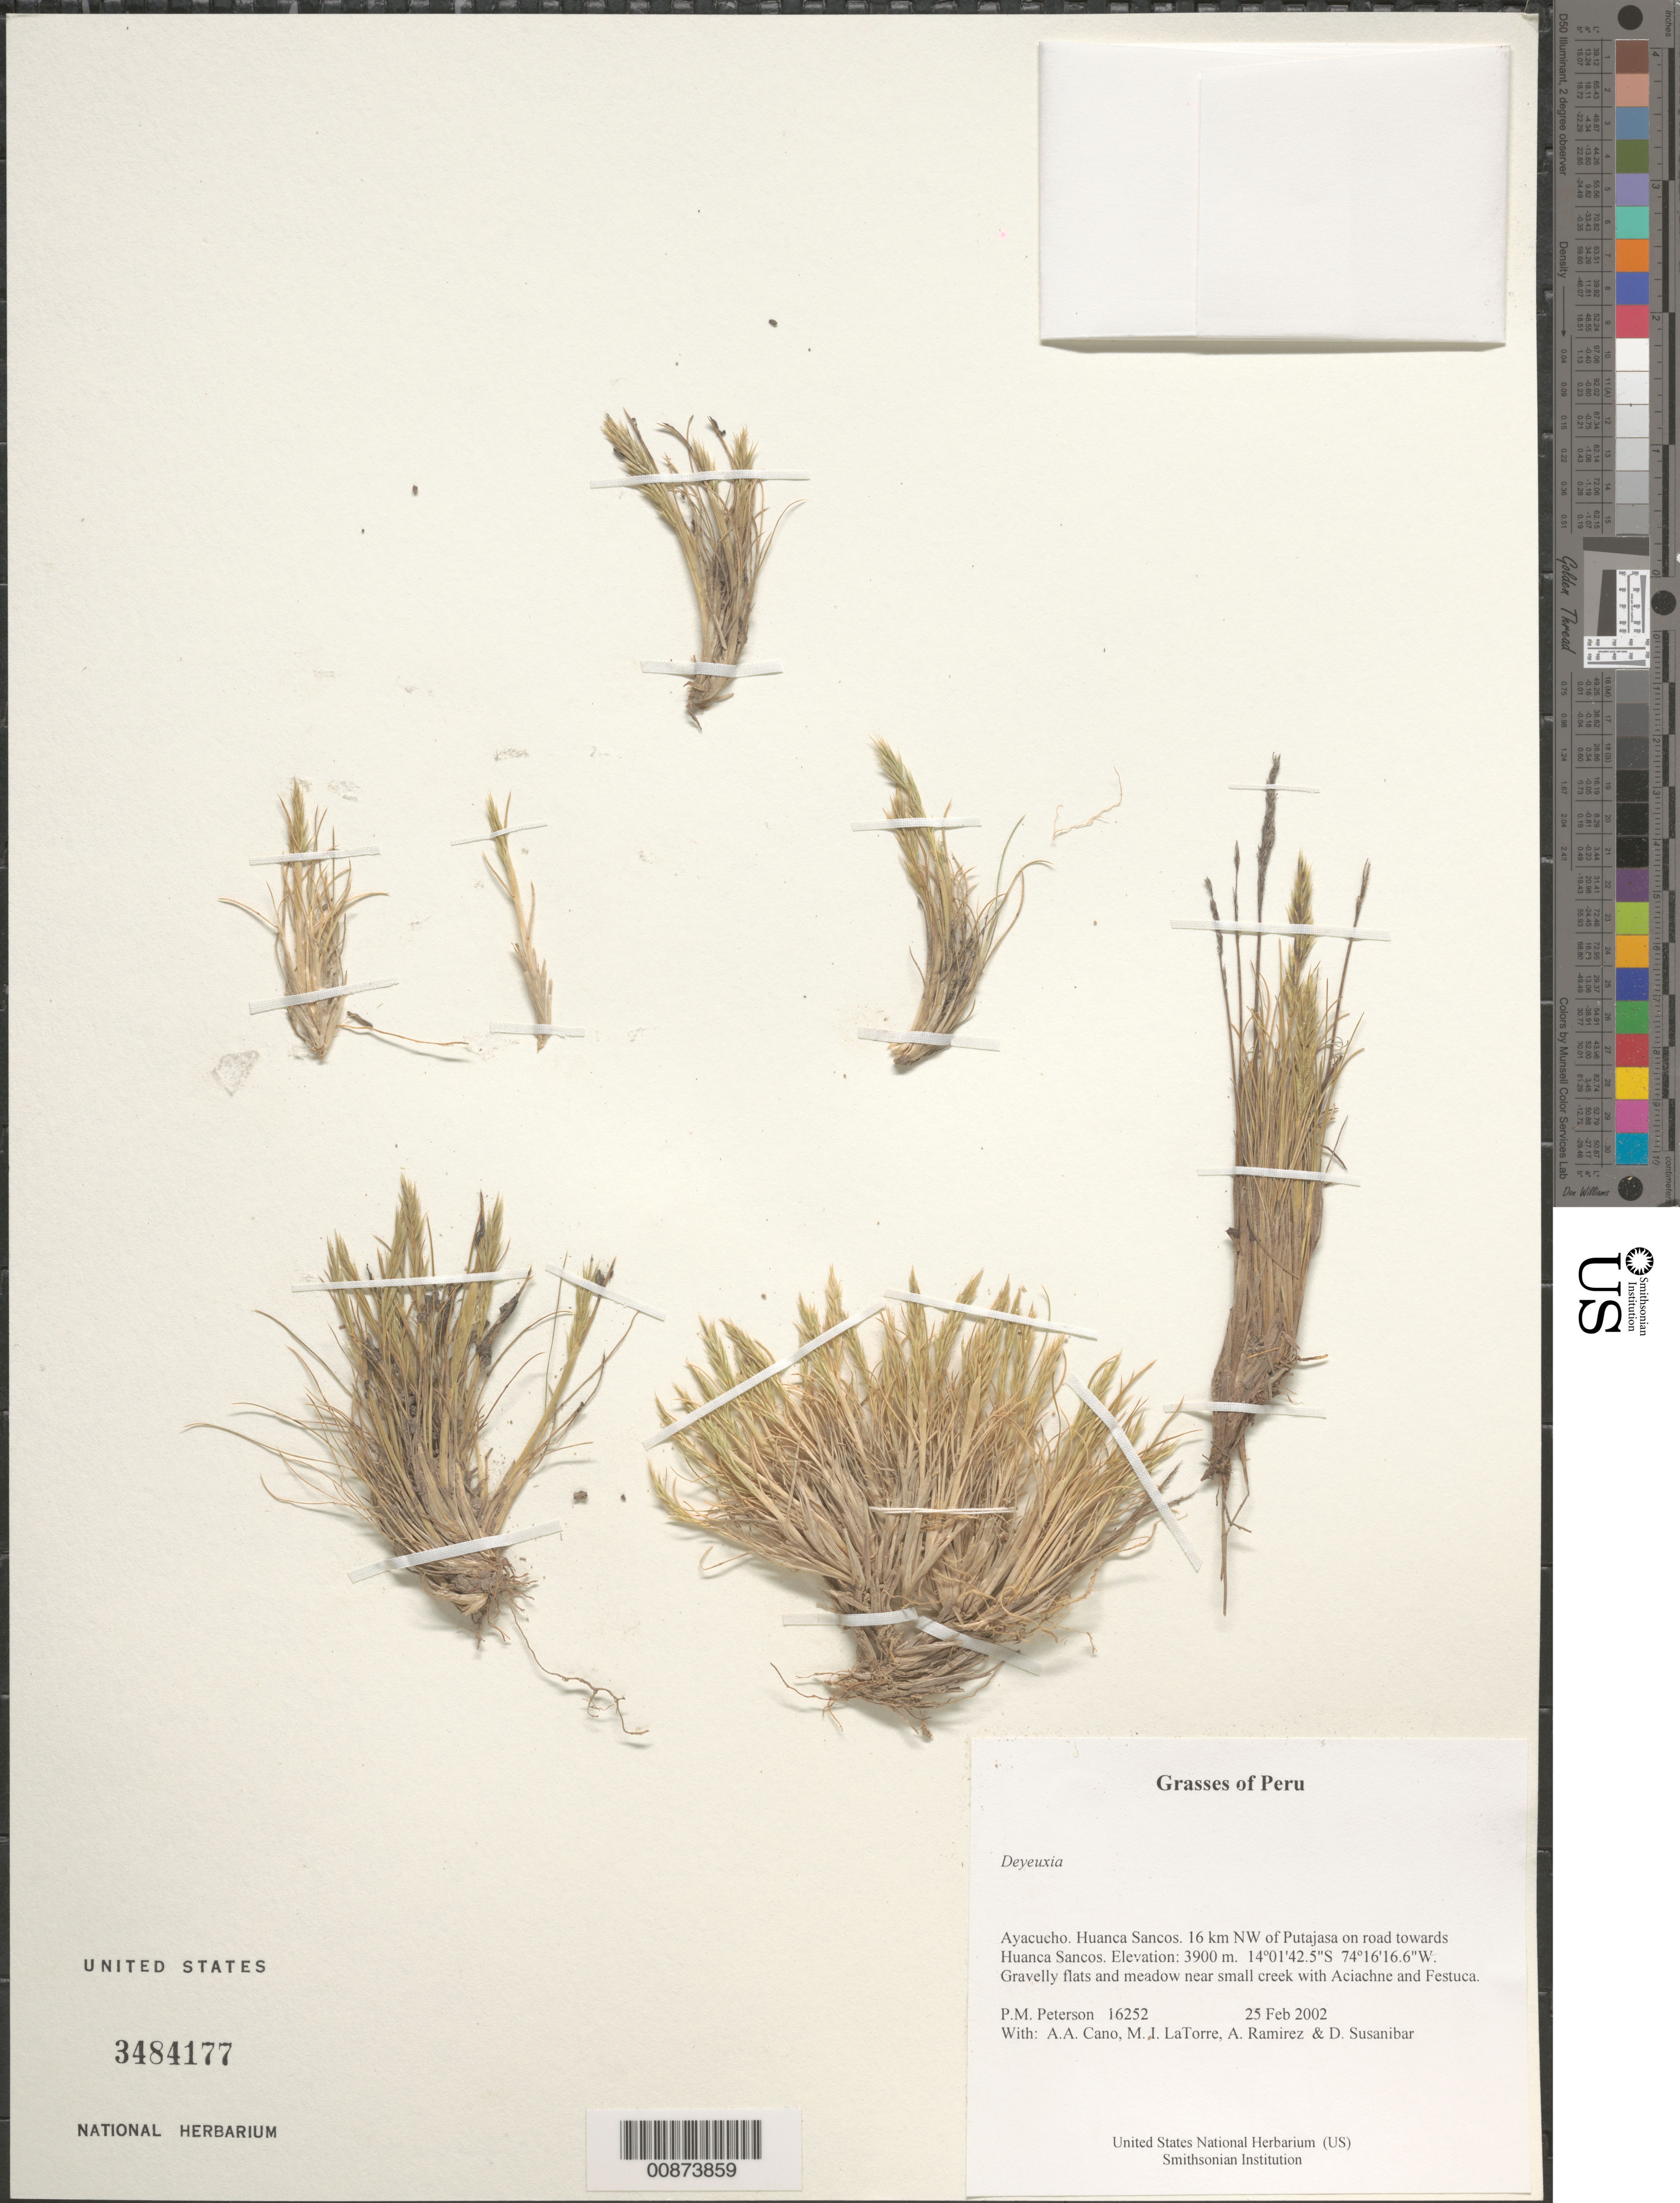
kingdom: Plantae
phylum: Tracheophyta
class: Liliopsida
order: Poales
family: Poaceae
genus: Calamagrostis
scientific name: Calamagrostis sp.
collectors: P. M. Peterson, A. Cano, M. I. La Torre, A. Ramírez & D. Susanibar Cruz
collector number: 16252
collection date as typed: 25 Feb 2002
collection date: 2002-02-25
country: Peru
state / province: Ayacucho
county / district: Huanca Sancos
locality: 16 km NW of Putajasa on road towards Huanca Sancos.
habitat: Gravelly flats and meadow near small creek with ~Aciachne and Festuca~.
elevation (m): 3900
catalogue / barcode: US 3484177